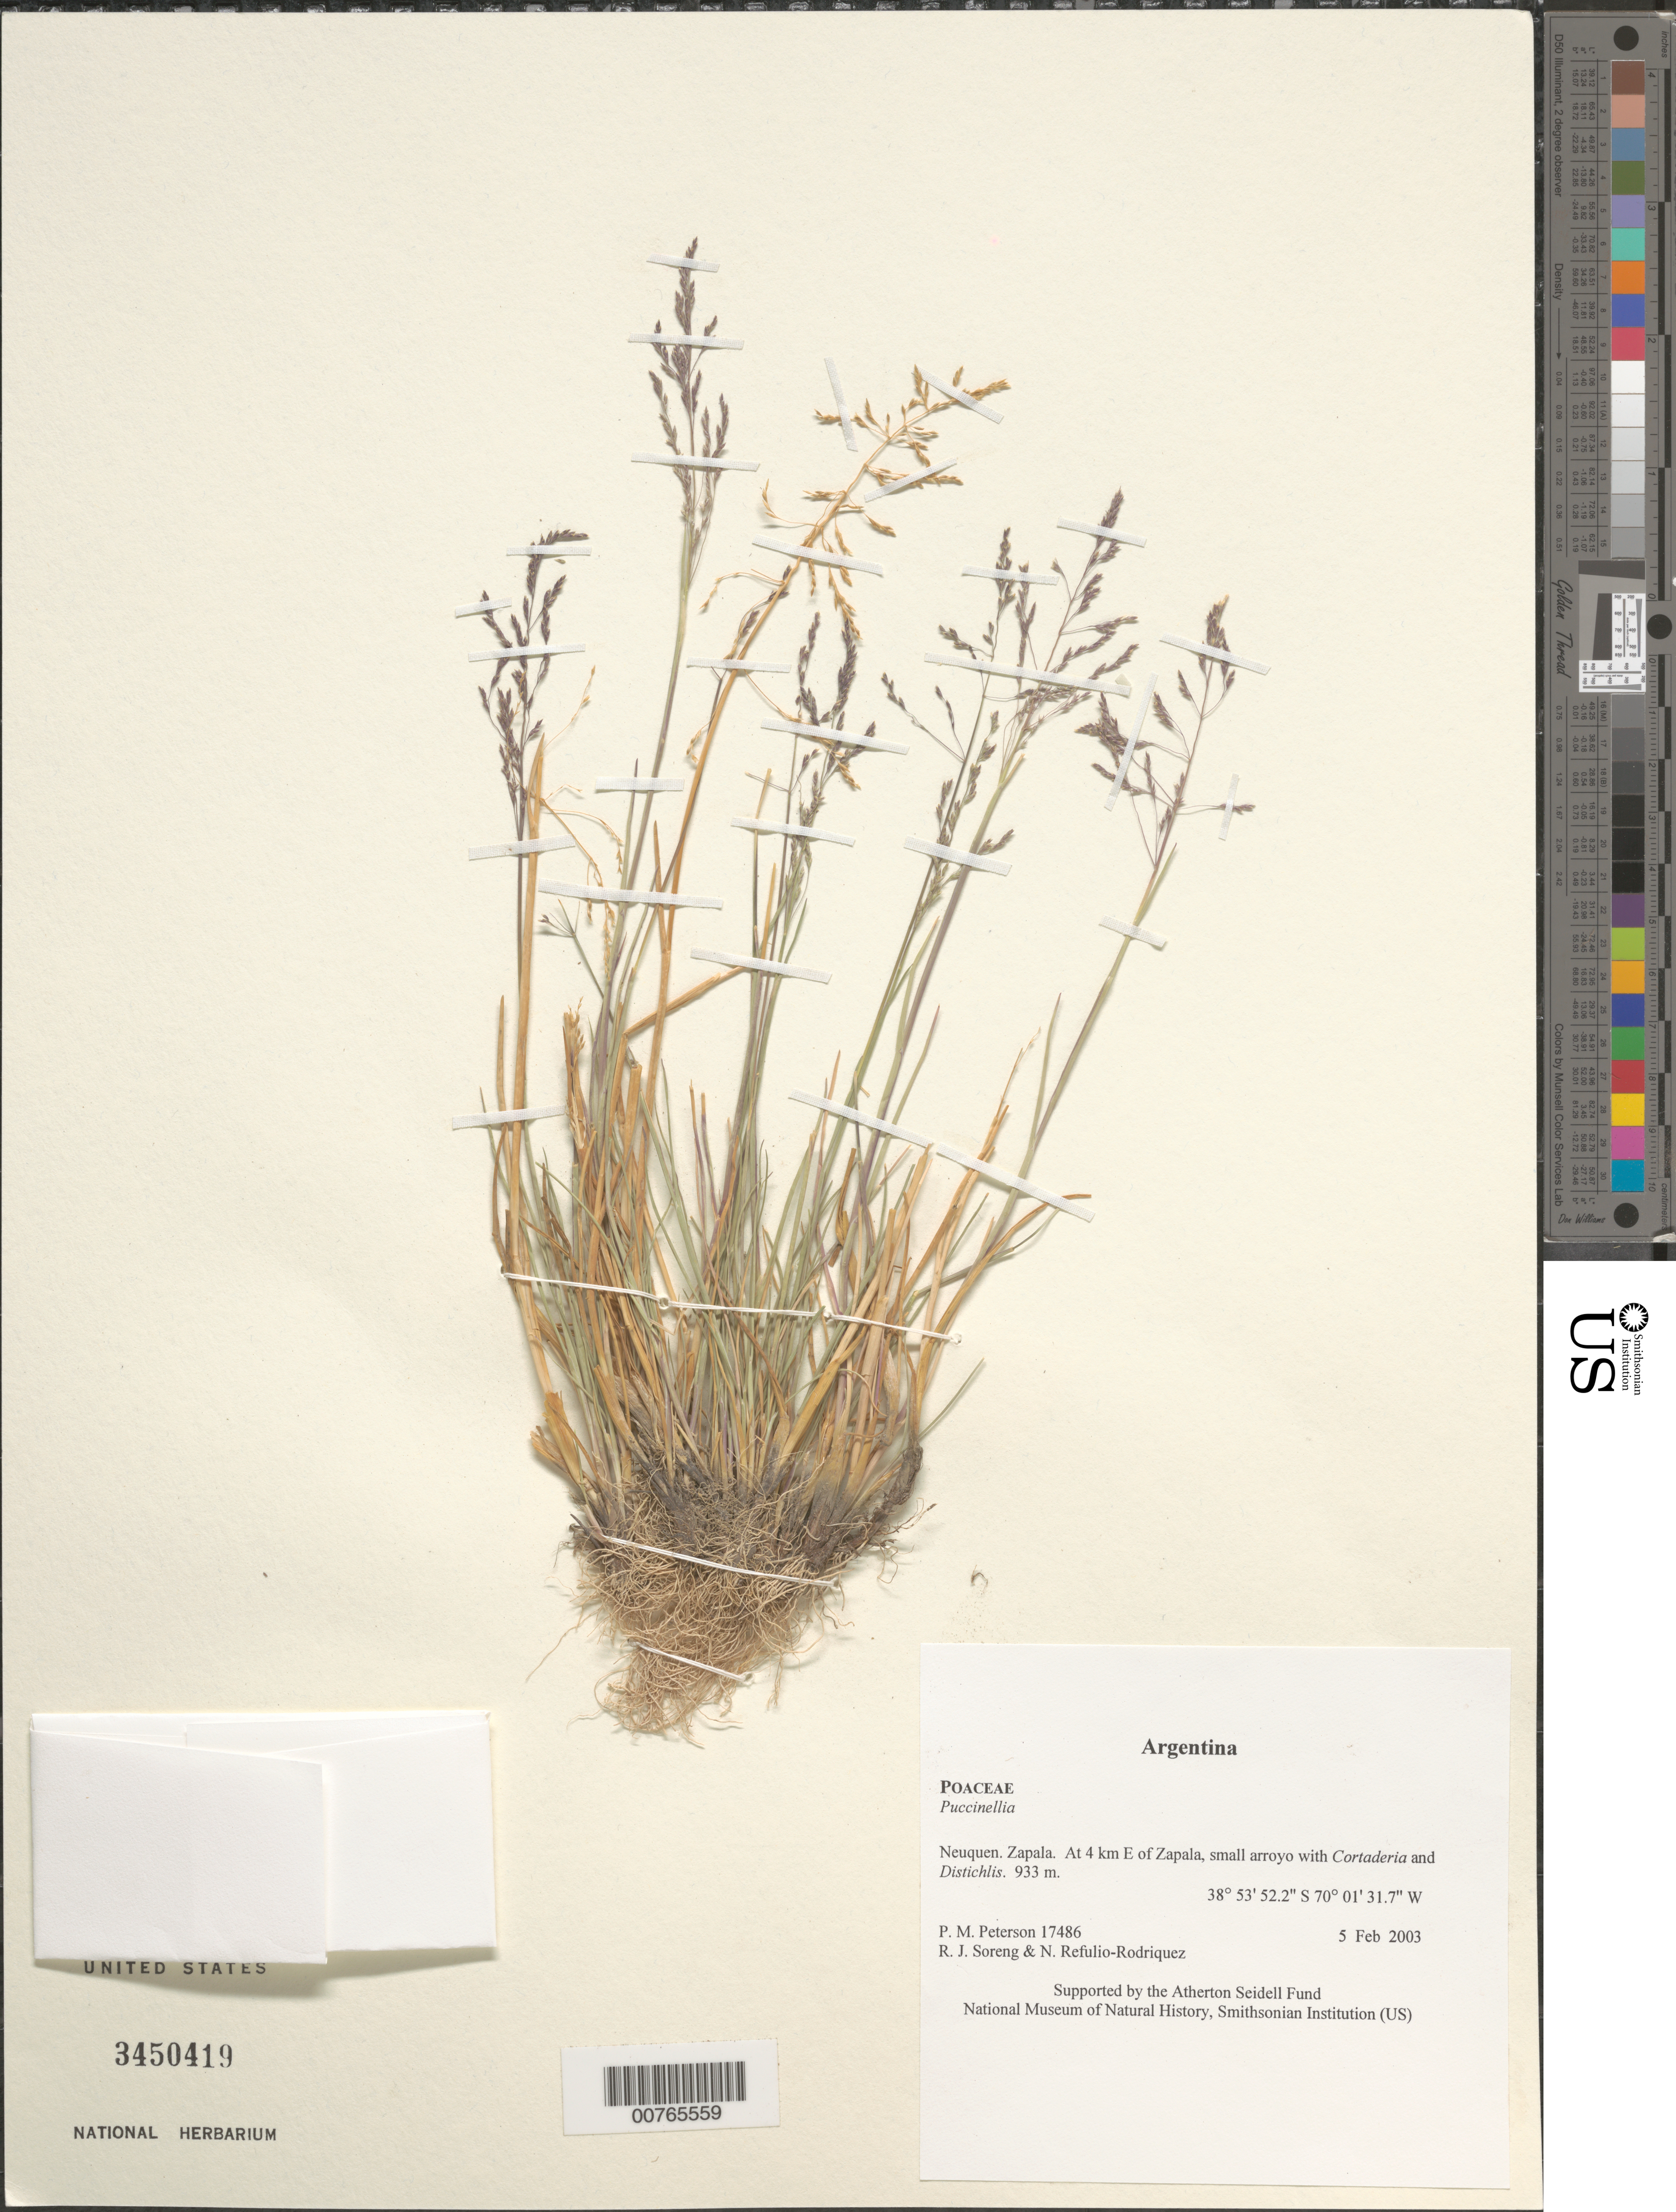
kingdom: Plantae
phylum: Tracheophyta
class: Liliopsida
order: Poales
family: Poaceae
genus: Puccinellia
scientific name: Puccinellia sp.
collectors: P. M. Peterson, R. J. Soreng & N. Refulio-Rodríguez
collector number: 17486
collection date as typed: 05 Feb 2003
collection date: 2003-02-05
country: Argentina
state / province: Neuquen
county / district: Zapala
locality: At 4 km E of Zapala, small arroyo with Cortaderia and Distichlis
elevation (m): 933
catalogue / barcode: US 3450419